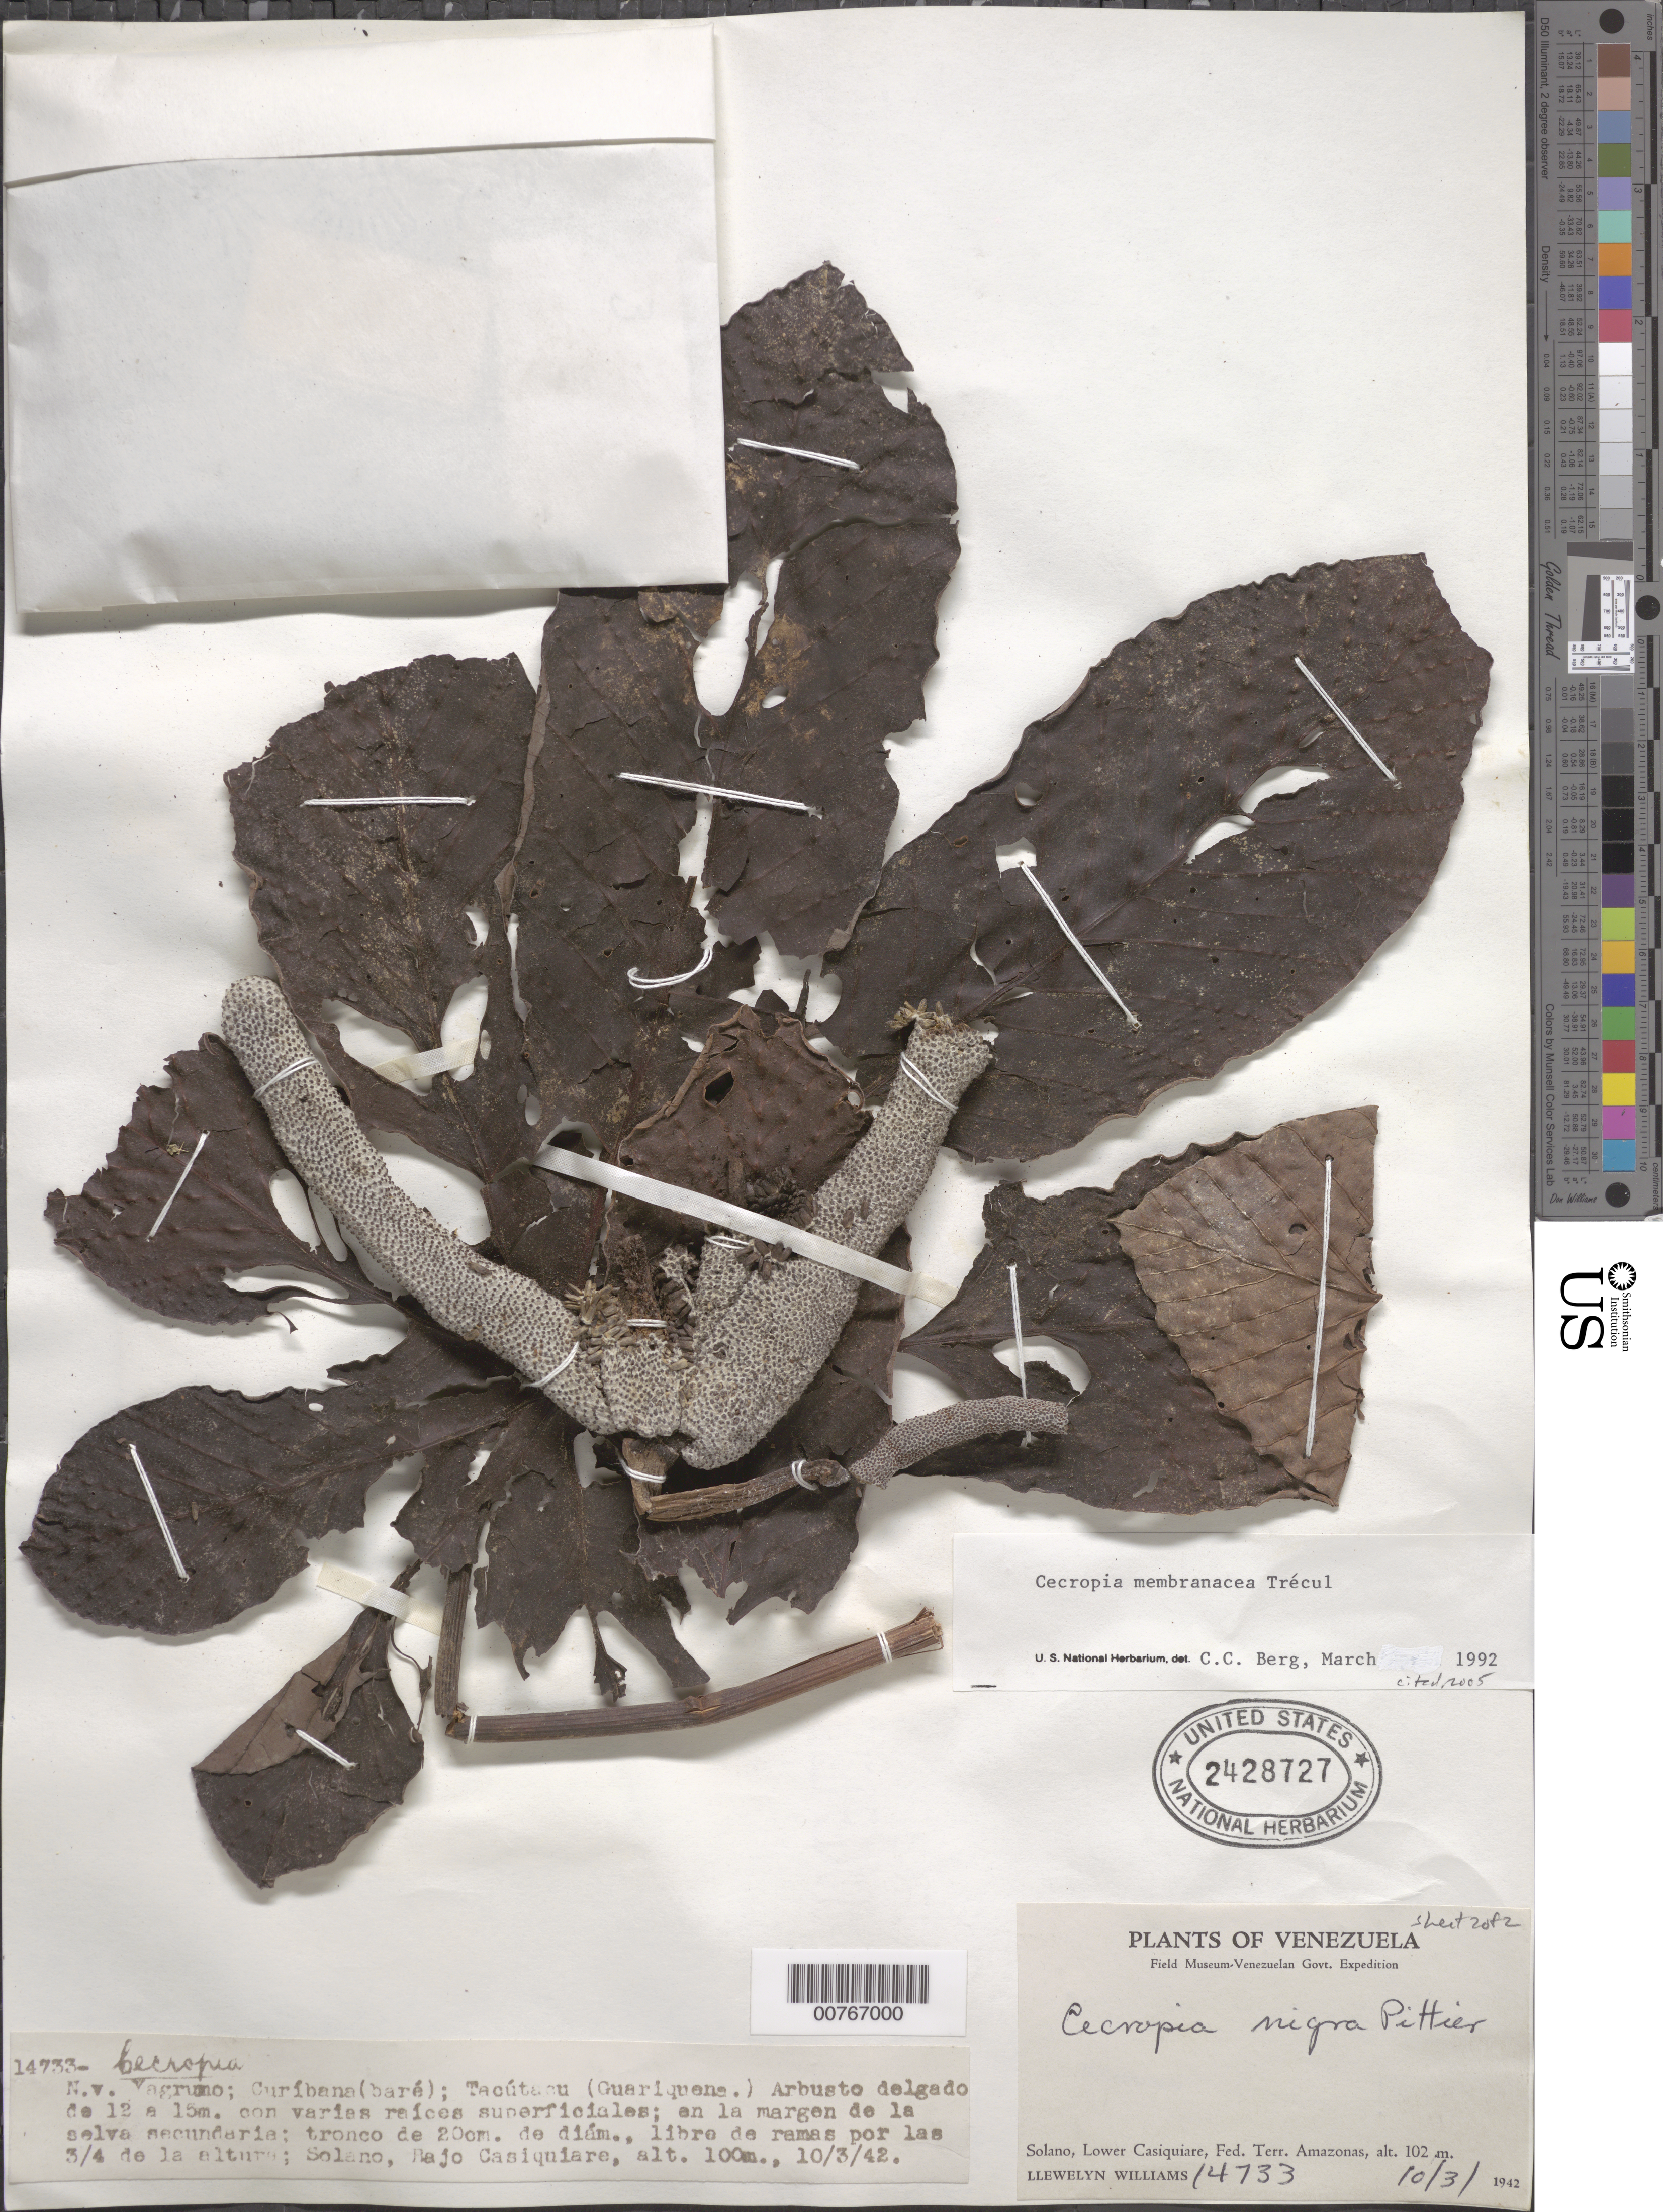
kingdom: Plantae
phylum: Tracheophyta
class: Magnoliopsida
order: Rosales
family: Urticaceae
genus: Cecropia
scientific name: Cecropia membranacea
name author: Trécul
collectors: Ll. Williams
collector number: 14733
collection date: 1942-03-10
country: Venezuela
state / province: Amazonas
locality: Solano, Lower Casiquiare, Fed. Terr. Amazonas.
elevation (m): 100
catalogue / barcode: US 2428727